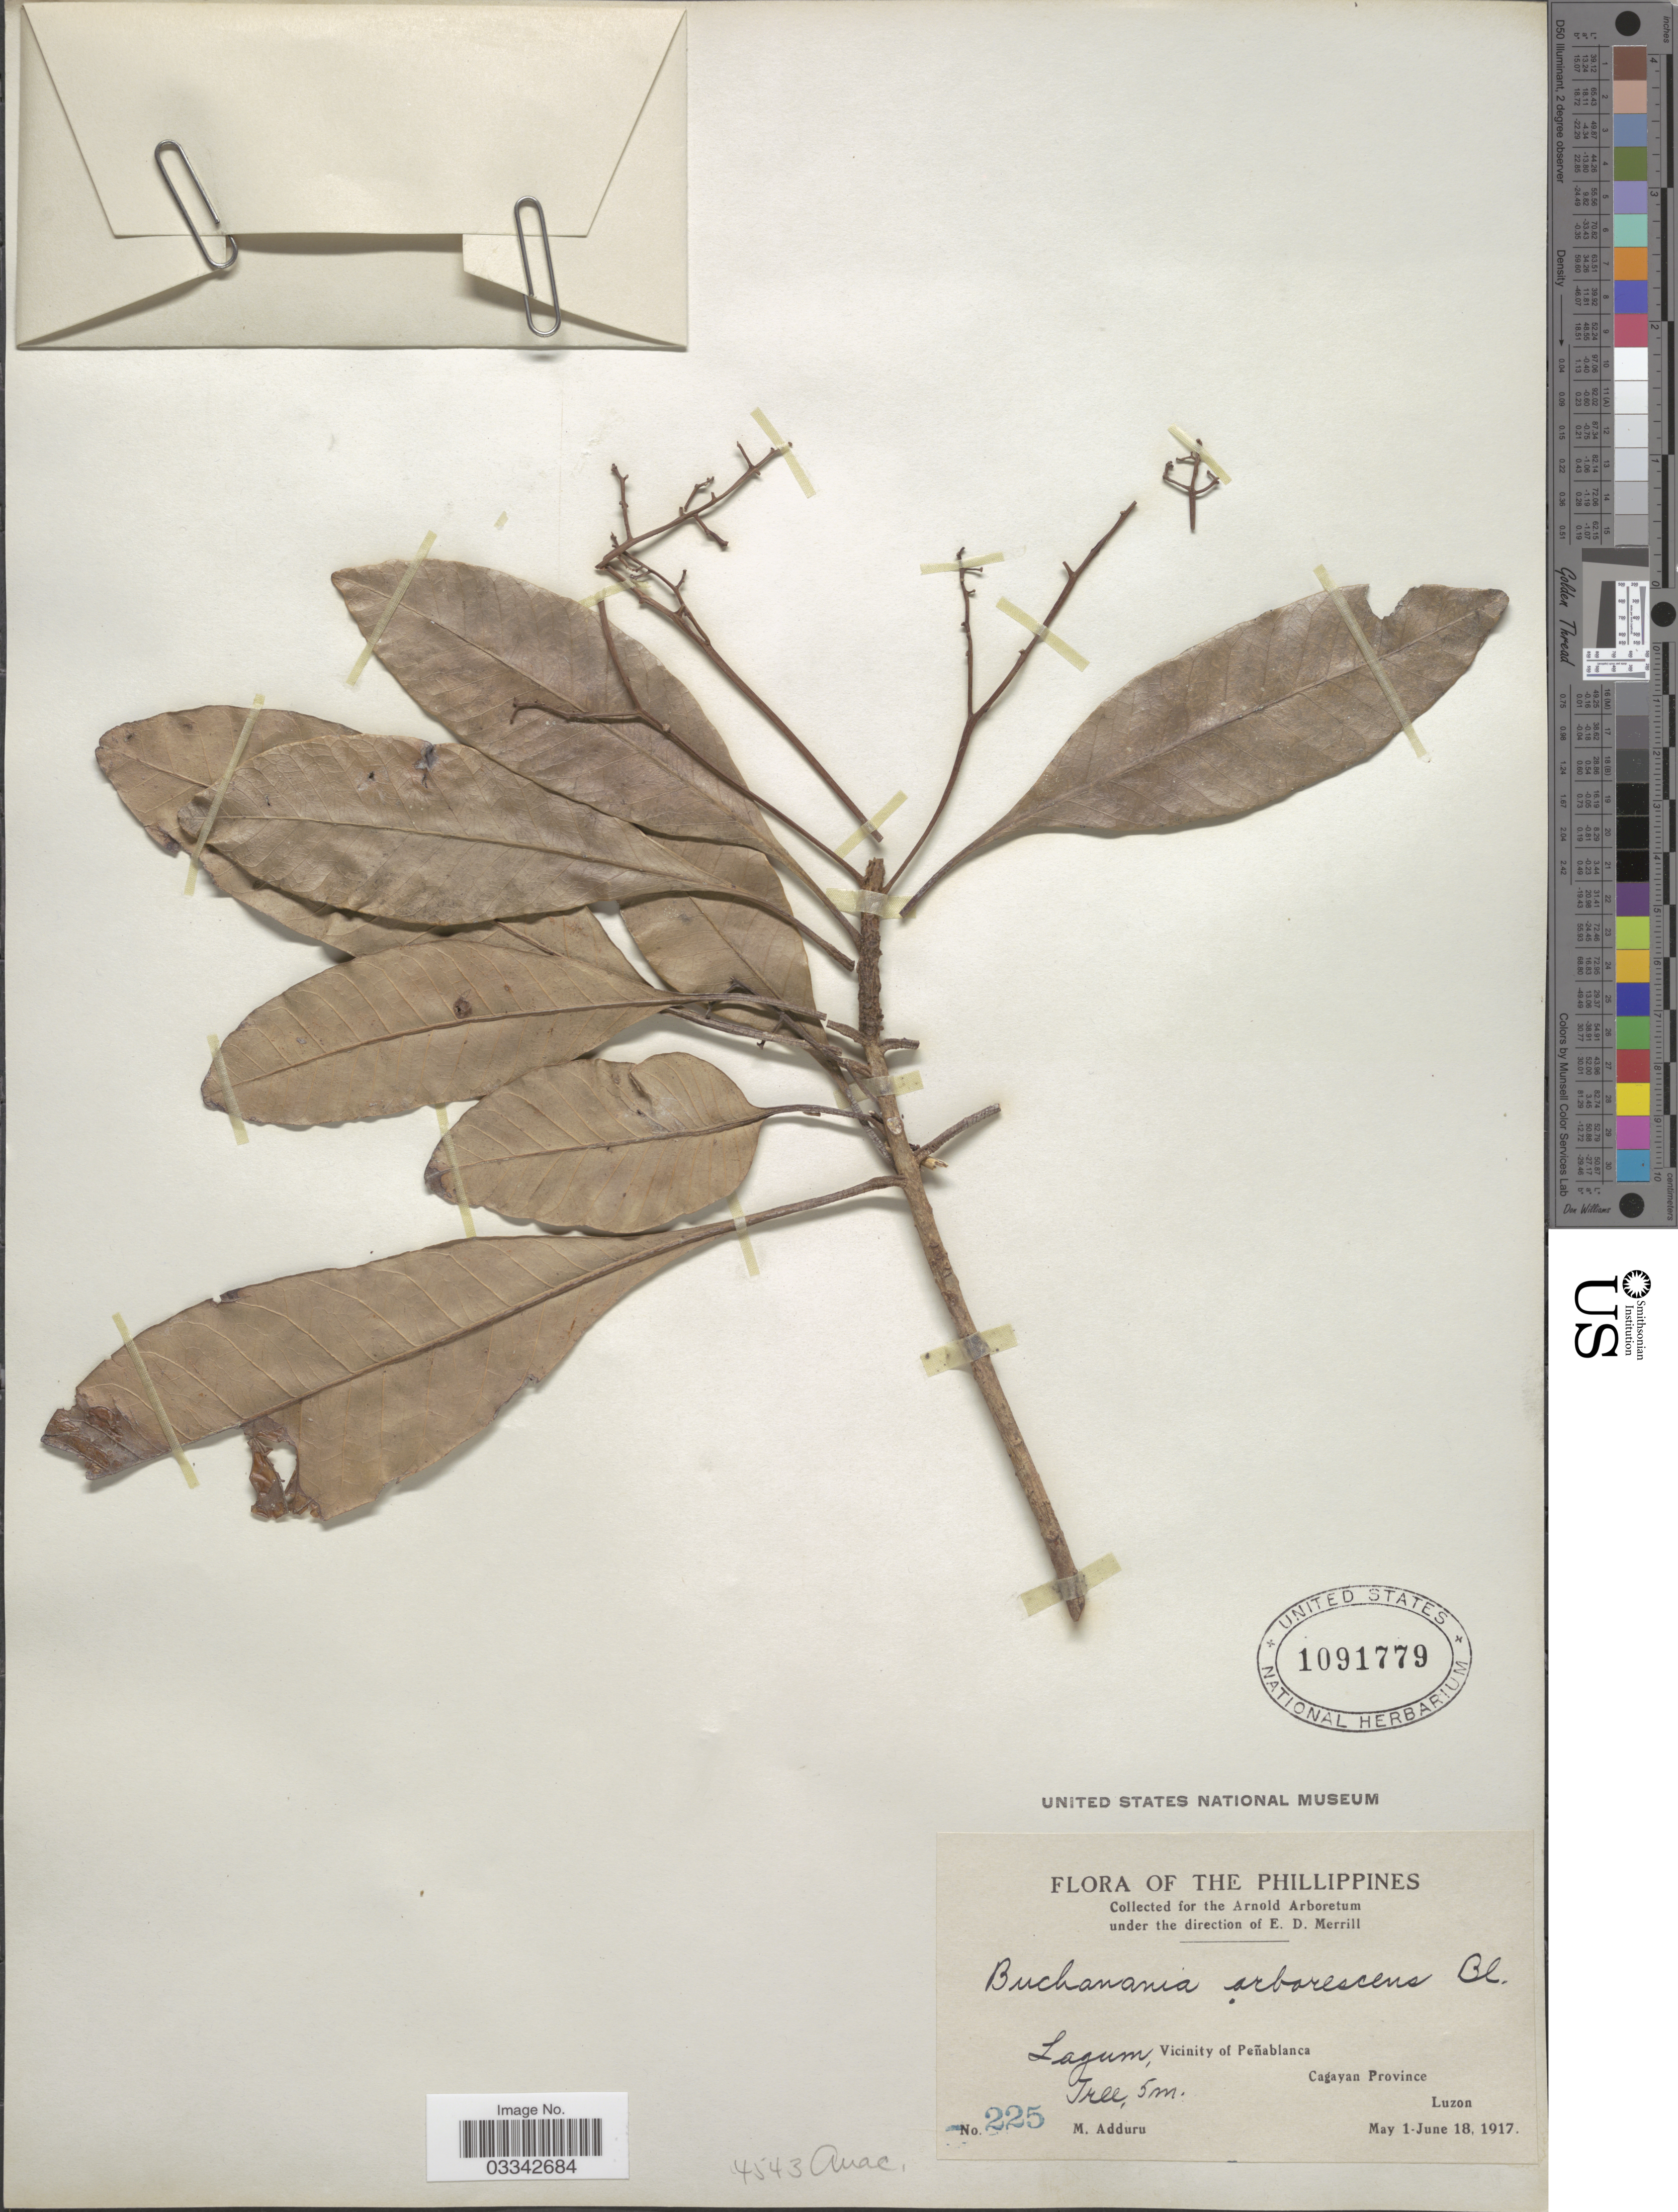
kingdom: Plantae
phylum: Tracheophyta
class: Magnoliopsida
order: Sapindales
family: Anacardiaceae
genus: Buchanania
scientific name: Buchanania arborescens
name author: (Blume) Blume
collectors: M. Adduru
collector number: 225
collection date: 1917-05-01/1917-06-18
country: Philippines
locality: Lagum, Vicinity of Peñablanca. Cagayan Province, Luzon.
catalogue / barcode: US 1091779